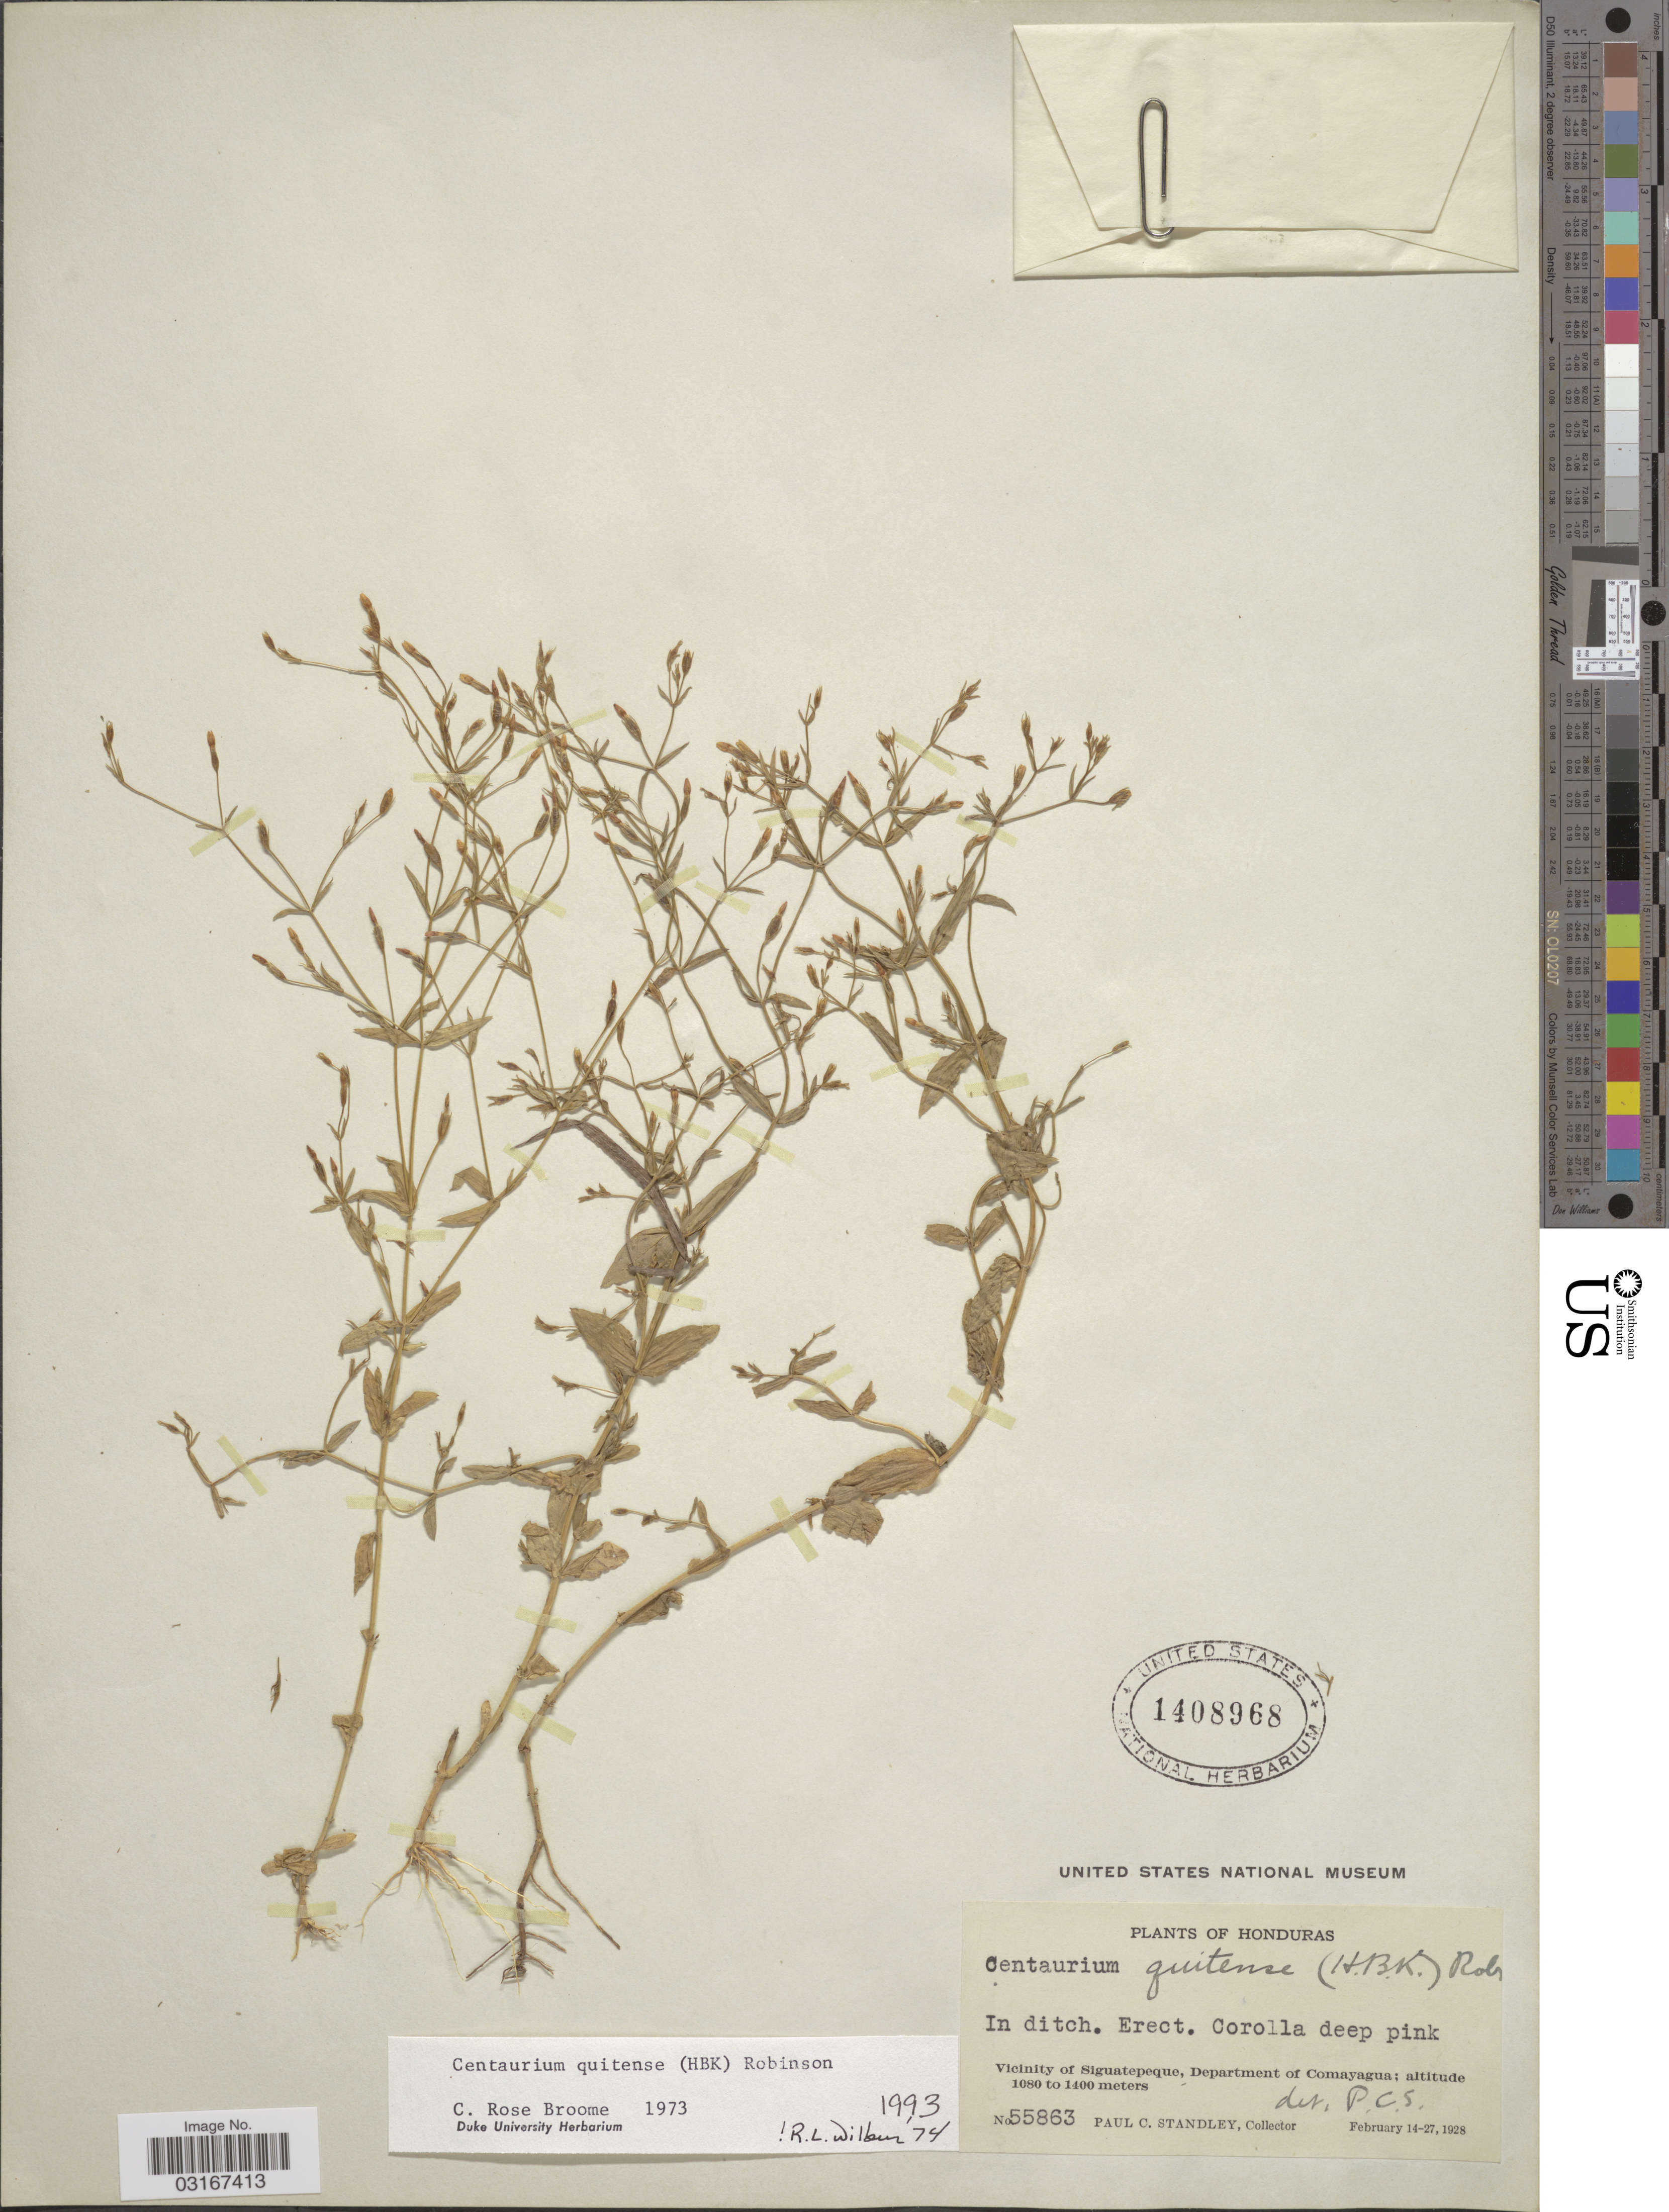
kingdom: Plantae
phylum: Tracheophyta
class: Magnoliopsida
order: Gentianales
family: Gentianaceae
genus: Centaurium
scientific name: Centaurium quitense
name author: (Kunth) B.L. Rob.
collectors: P. C. Standley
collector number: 55863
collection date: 1928-02-14/1928-02-27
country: Honduras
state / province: Comayagua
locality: Vicinity of Siguatepeque, Department of Comayagua.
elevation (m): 1080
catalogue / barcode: US 1408968